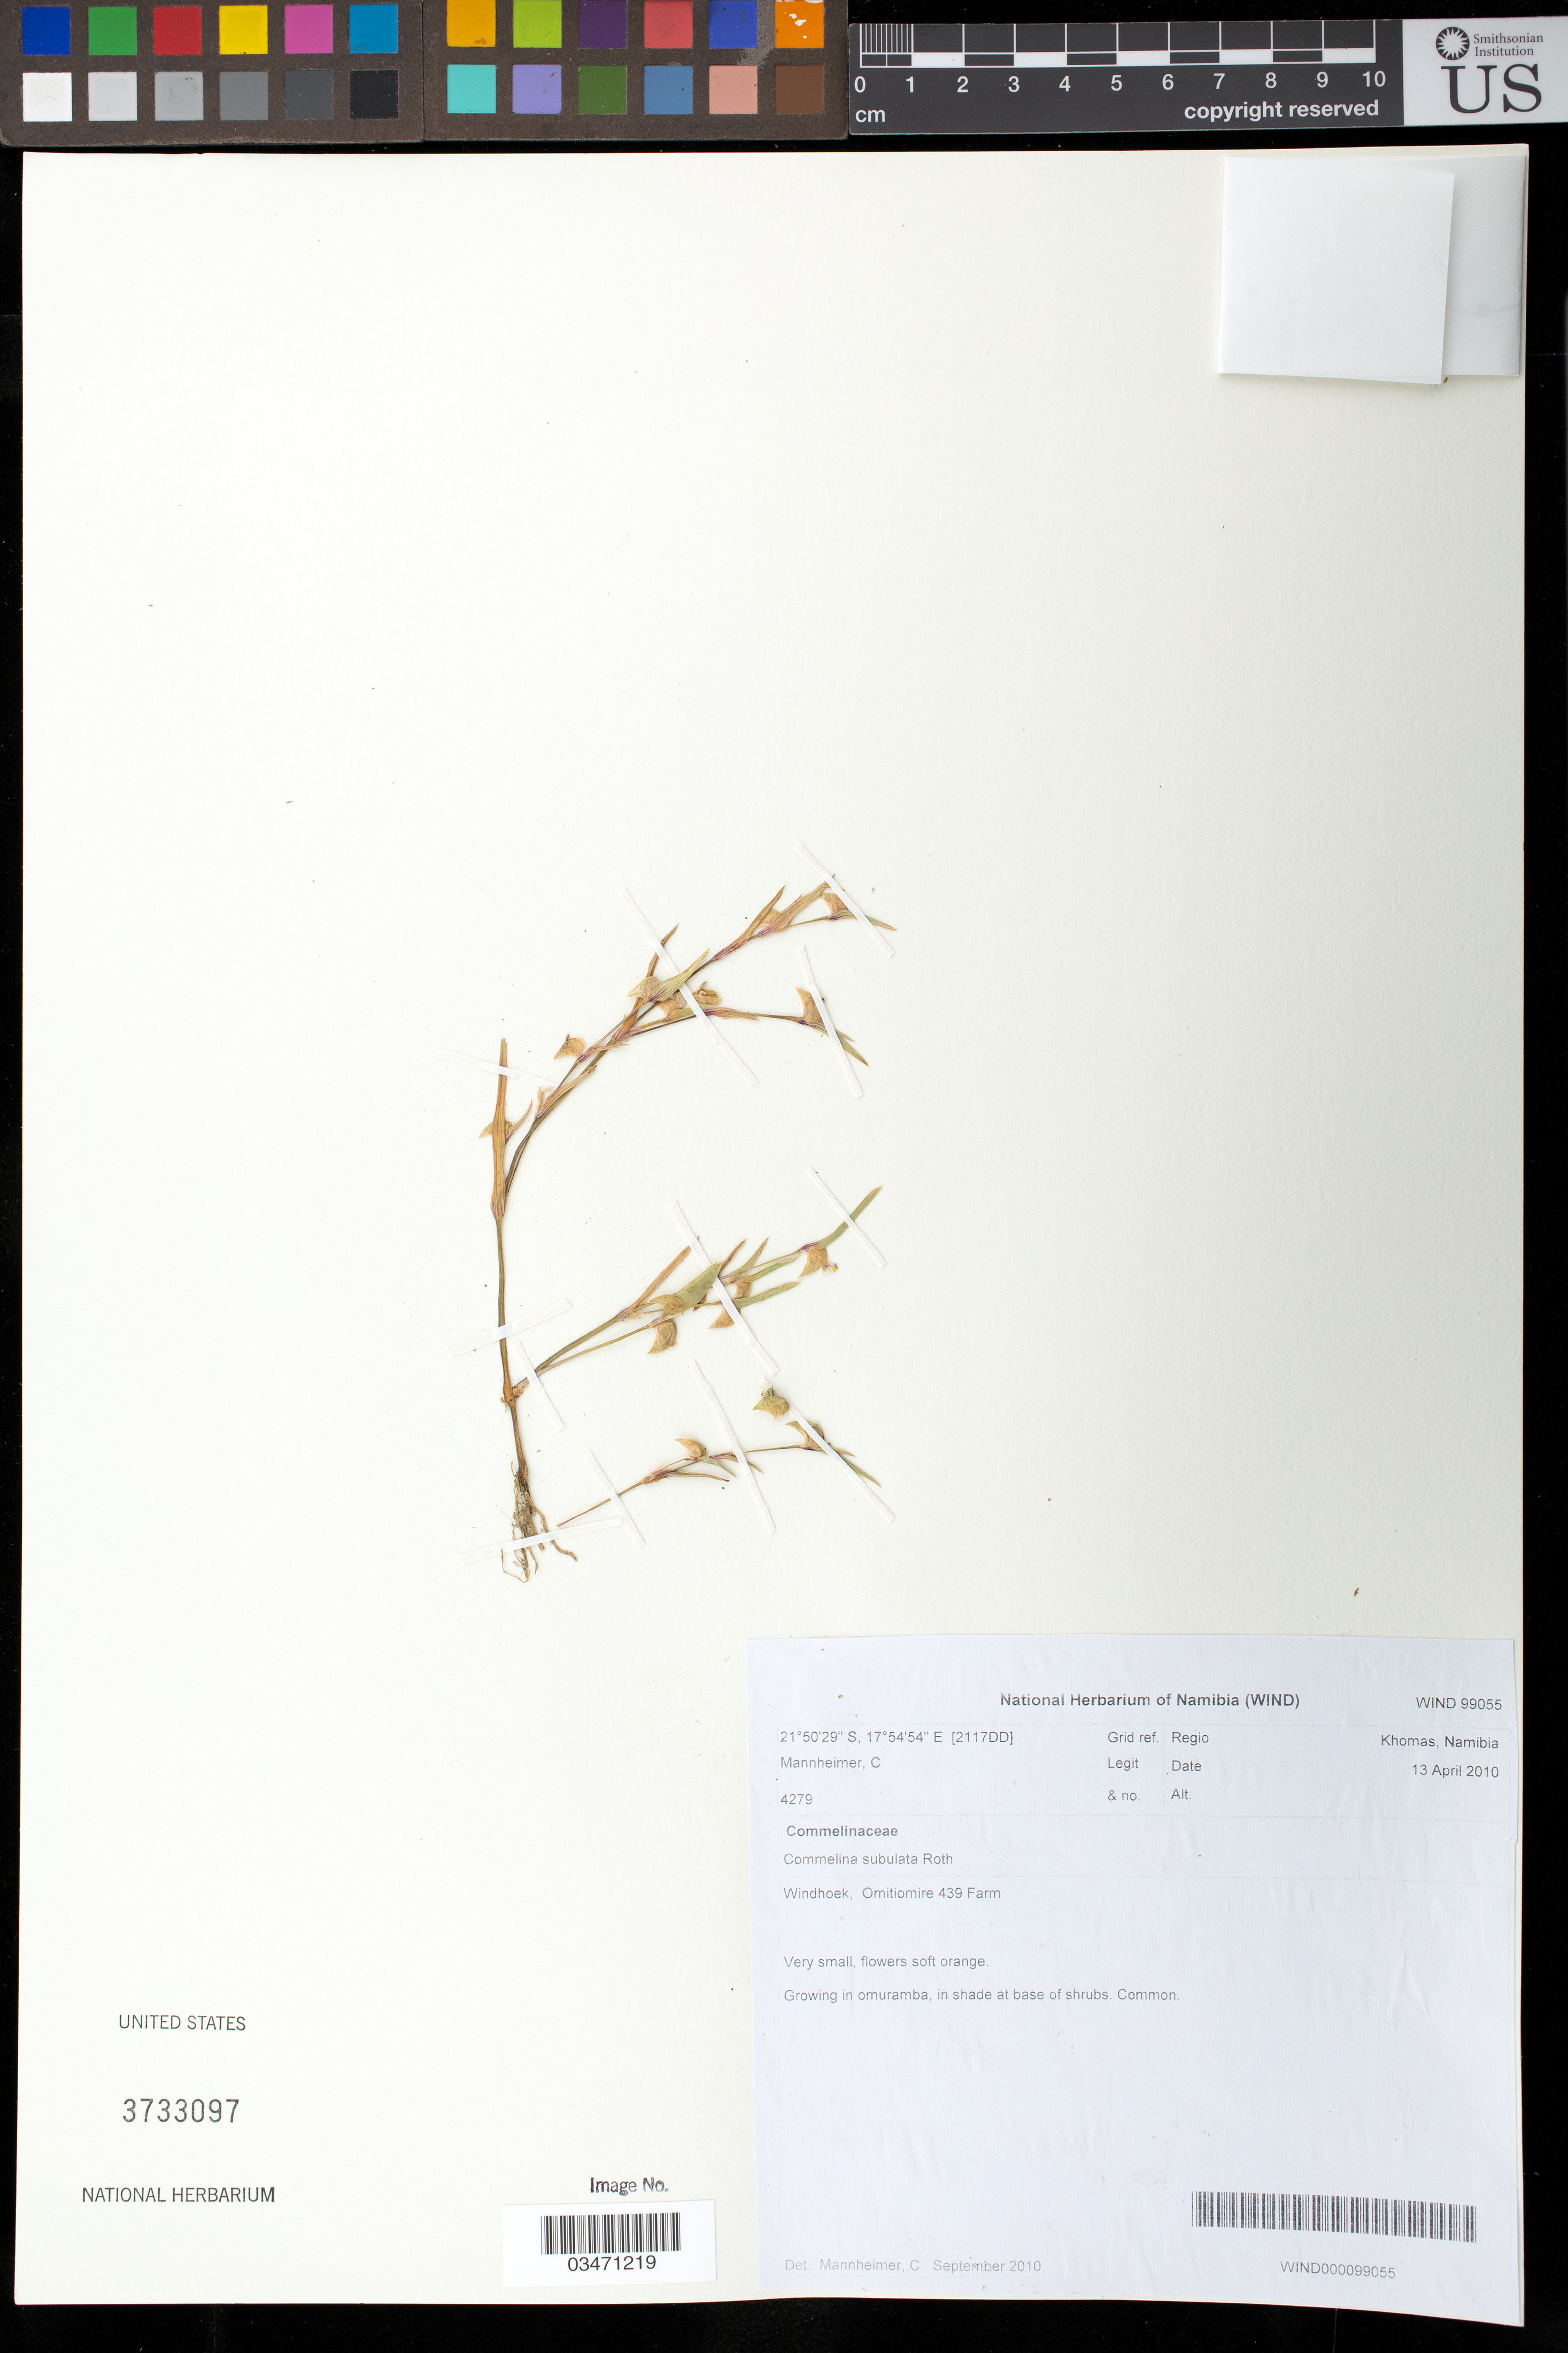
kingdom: Plantae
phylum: Tracheophyta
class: Liliopsida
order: Commelinales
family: Commelinaceae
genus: Commelina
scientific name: Commelina subulata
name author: Roth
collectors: C. A. Mannheimer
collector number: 4279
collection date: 2010-04-13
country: Namibia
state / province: Khomas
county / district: Windhoek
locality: Omitiomire 439 Farm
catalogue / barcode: US 3733097